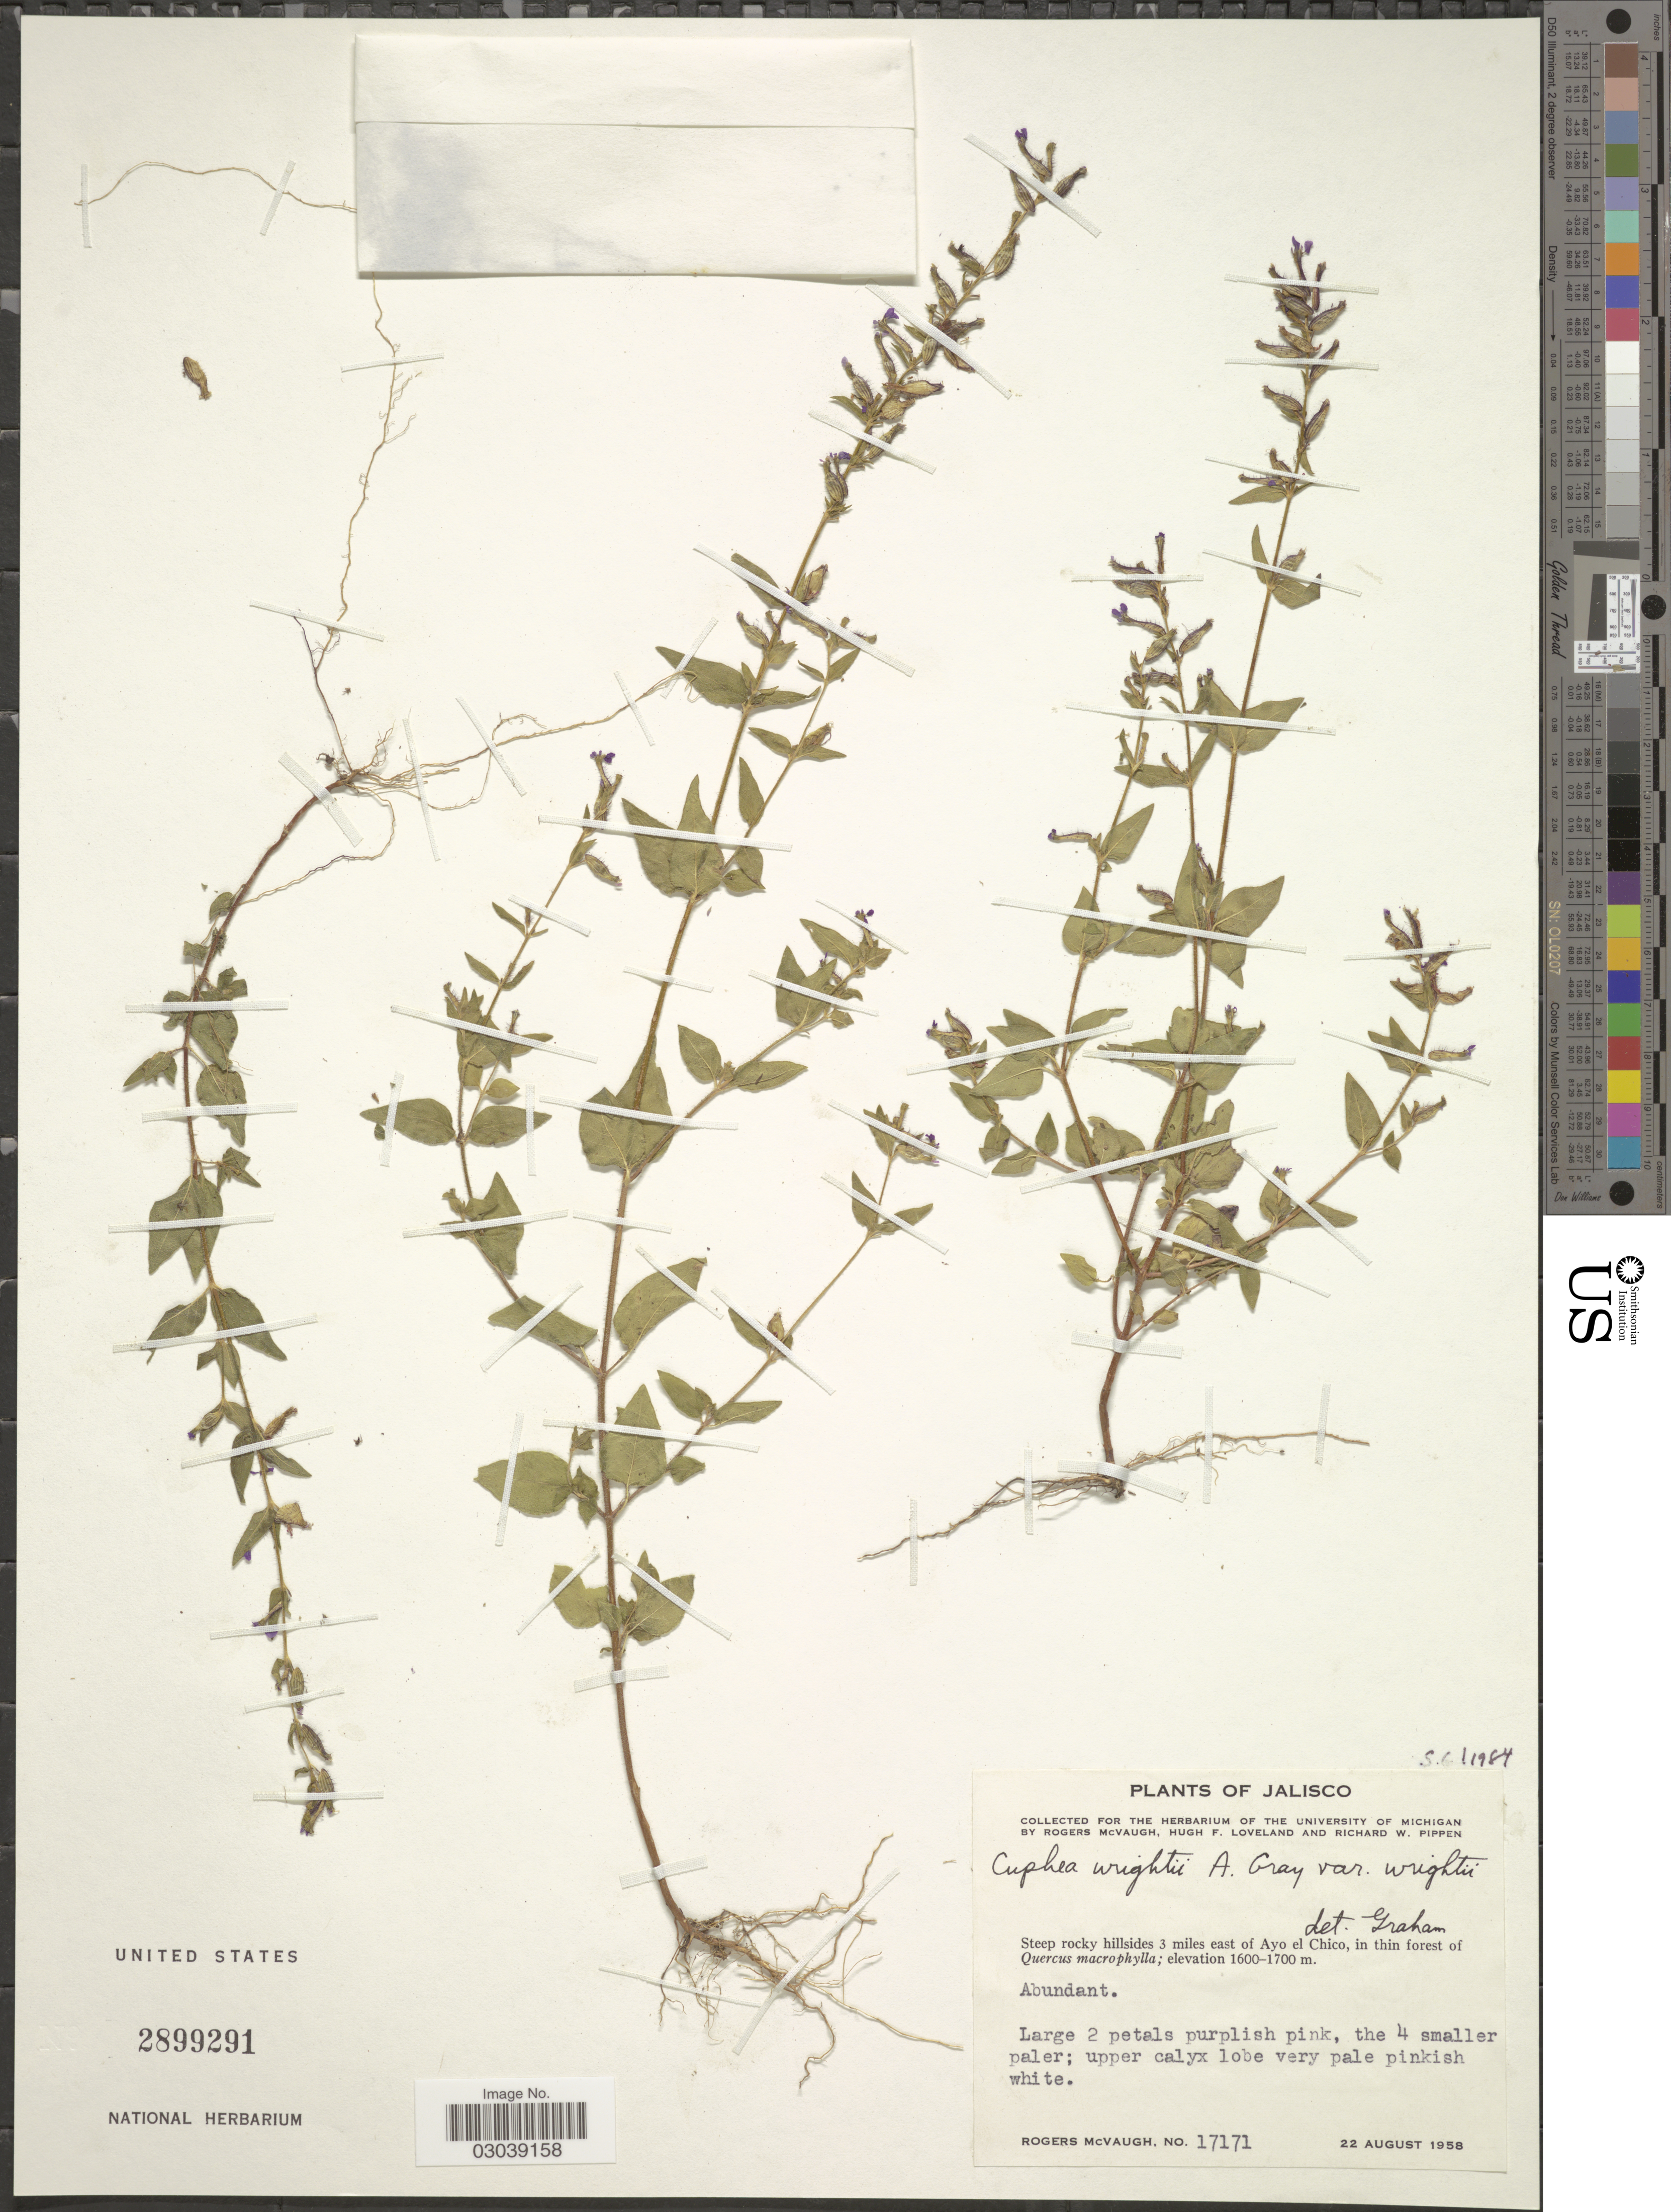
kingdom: Plantae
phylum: Tracheophyta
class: Magnoliopsida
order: Myrtales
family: Lythraceae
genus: Cuphea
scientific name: Cuphea wrightii var. wrightii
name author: A. Gray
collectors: R. McVaugh, H. Loveland & R. W. Pippen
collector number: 17171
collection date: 1958-08-22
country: Mexico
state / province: Jalisco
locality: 3 miles east of Ayo el Chico.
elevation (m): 1600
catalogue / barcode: US 2899291